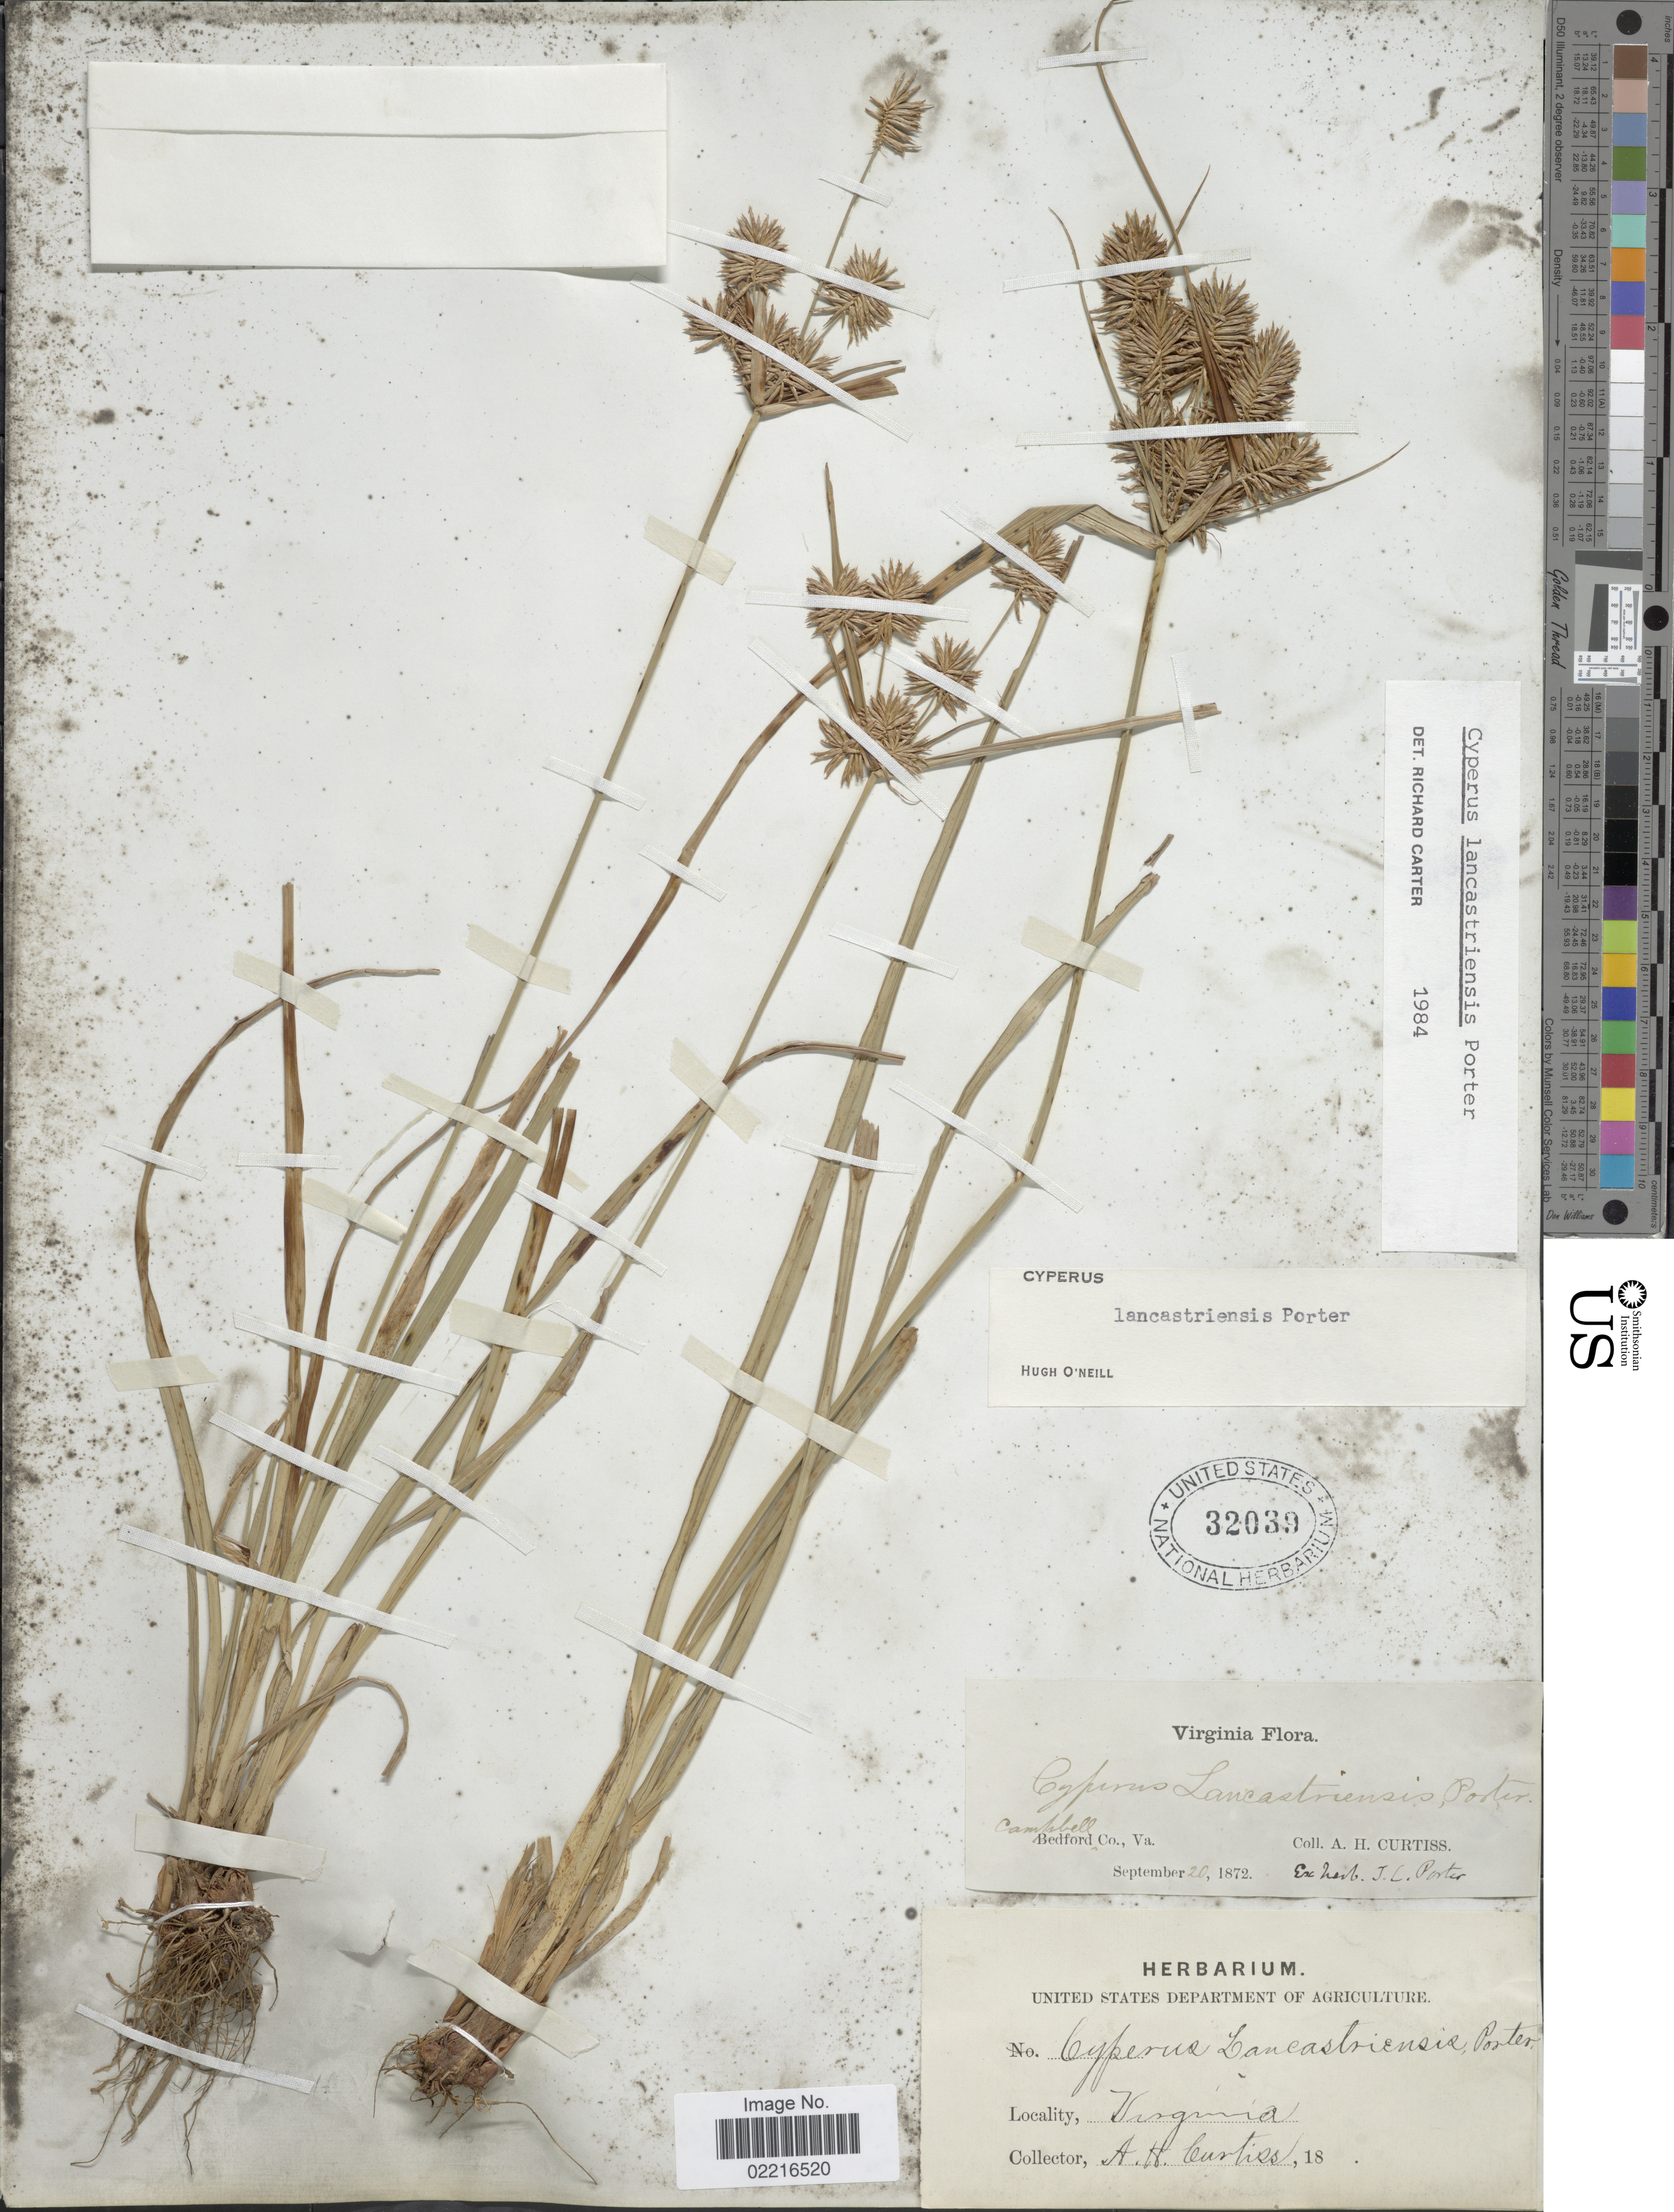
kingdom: Plantae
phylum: Tracheophyta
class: Liliopsida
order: Poales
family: Cyperaceae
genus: Cyperus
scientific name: Cyperus lancastriensis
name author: Porter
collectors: A. H. Curtiss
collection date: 1872-09-20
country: United States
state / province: Virginia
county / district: Bedford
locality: Bedford Co, Va.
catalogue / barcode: US 32039